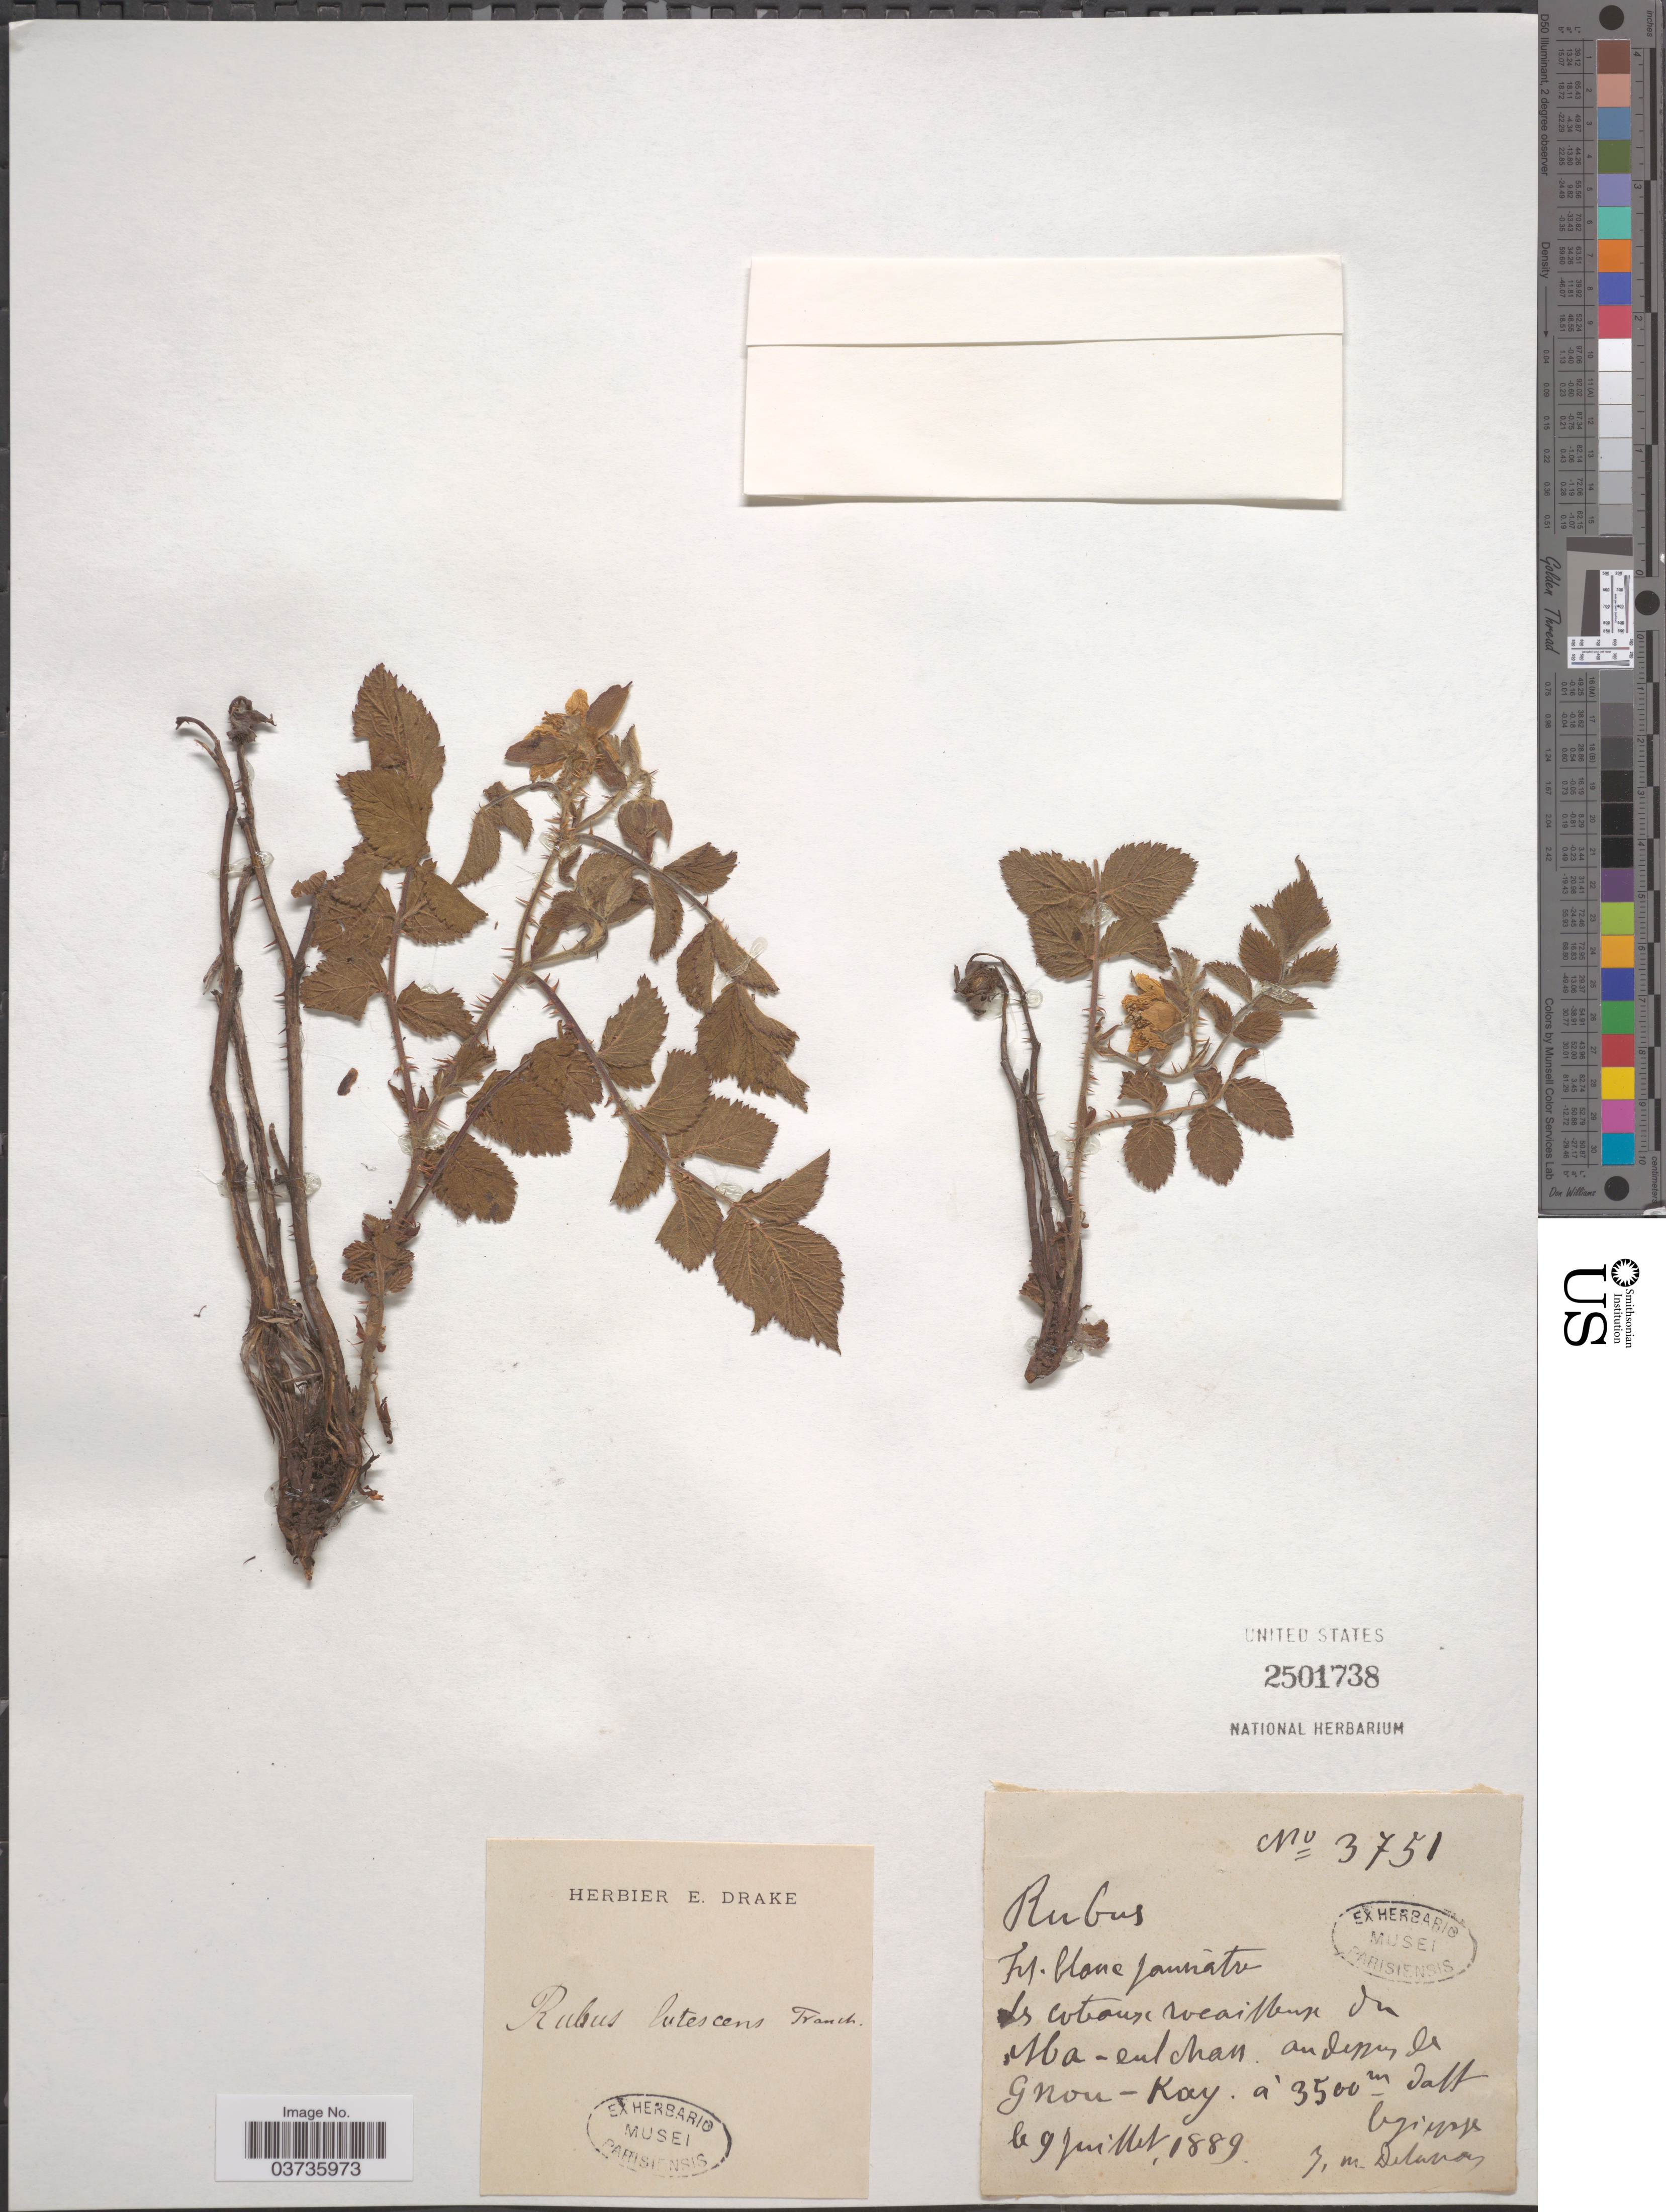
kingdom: Plantae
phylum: Tracheophyta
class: Magnoliopsida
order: Rosales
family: Rosaceae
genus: Rubus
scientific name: Rubus lutescens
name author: Franch.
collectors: J. Delavay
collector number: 3751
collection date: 1889-07-09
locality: Ha-entchan [illegible text] Gnou-Kay.[interpreted]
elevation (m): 3500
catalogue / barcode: US 2501738